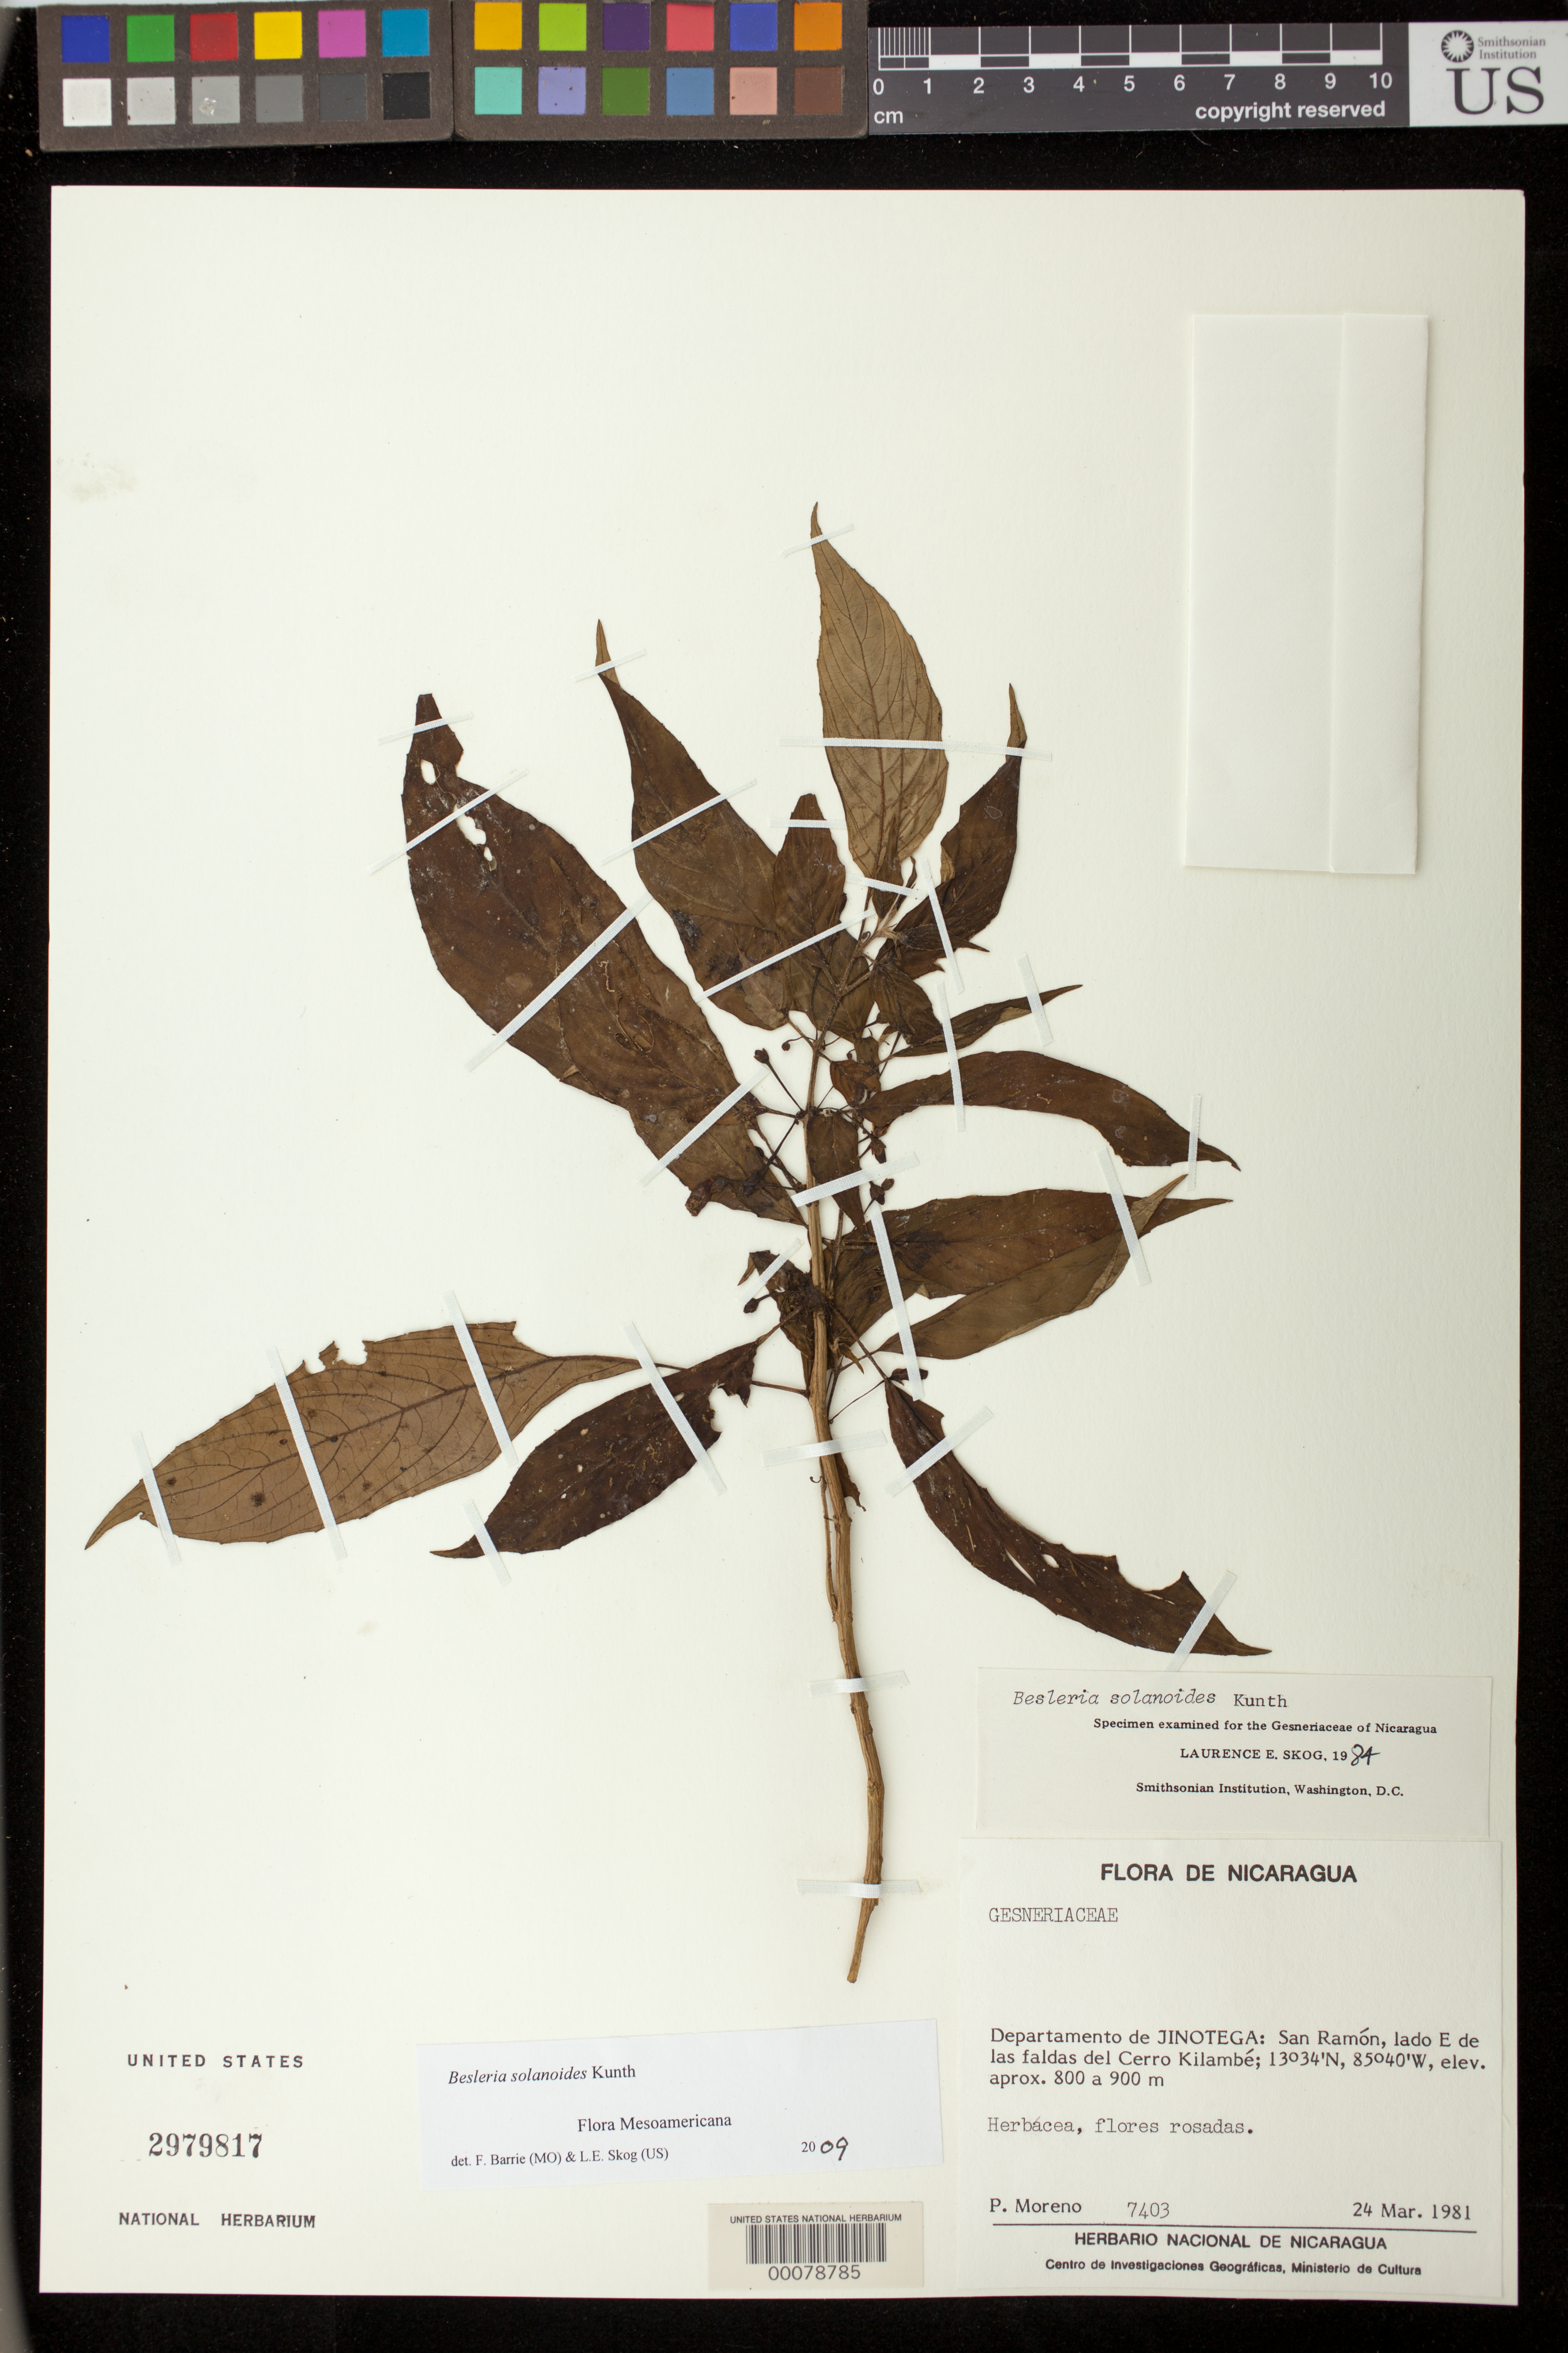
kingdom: Plantae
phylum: Tracheophyta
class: Magnoliopsida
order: Lamiales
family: Gesneriaceae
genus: Besleria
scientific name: Besleria solanoides var. solanoides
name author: Kunth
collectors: P. Moreno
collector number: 7403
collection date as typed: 24 Mar 1981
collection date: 1981-03-24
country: Nicaragua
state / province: Jinotega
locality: San Ramon, lado E of las faldas del Cerro Kilambe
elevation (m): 800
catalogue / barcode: US 2979817